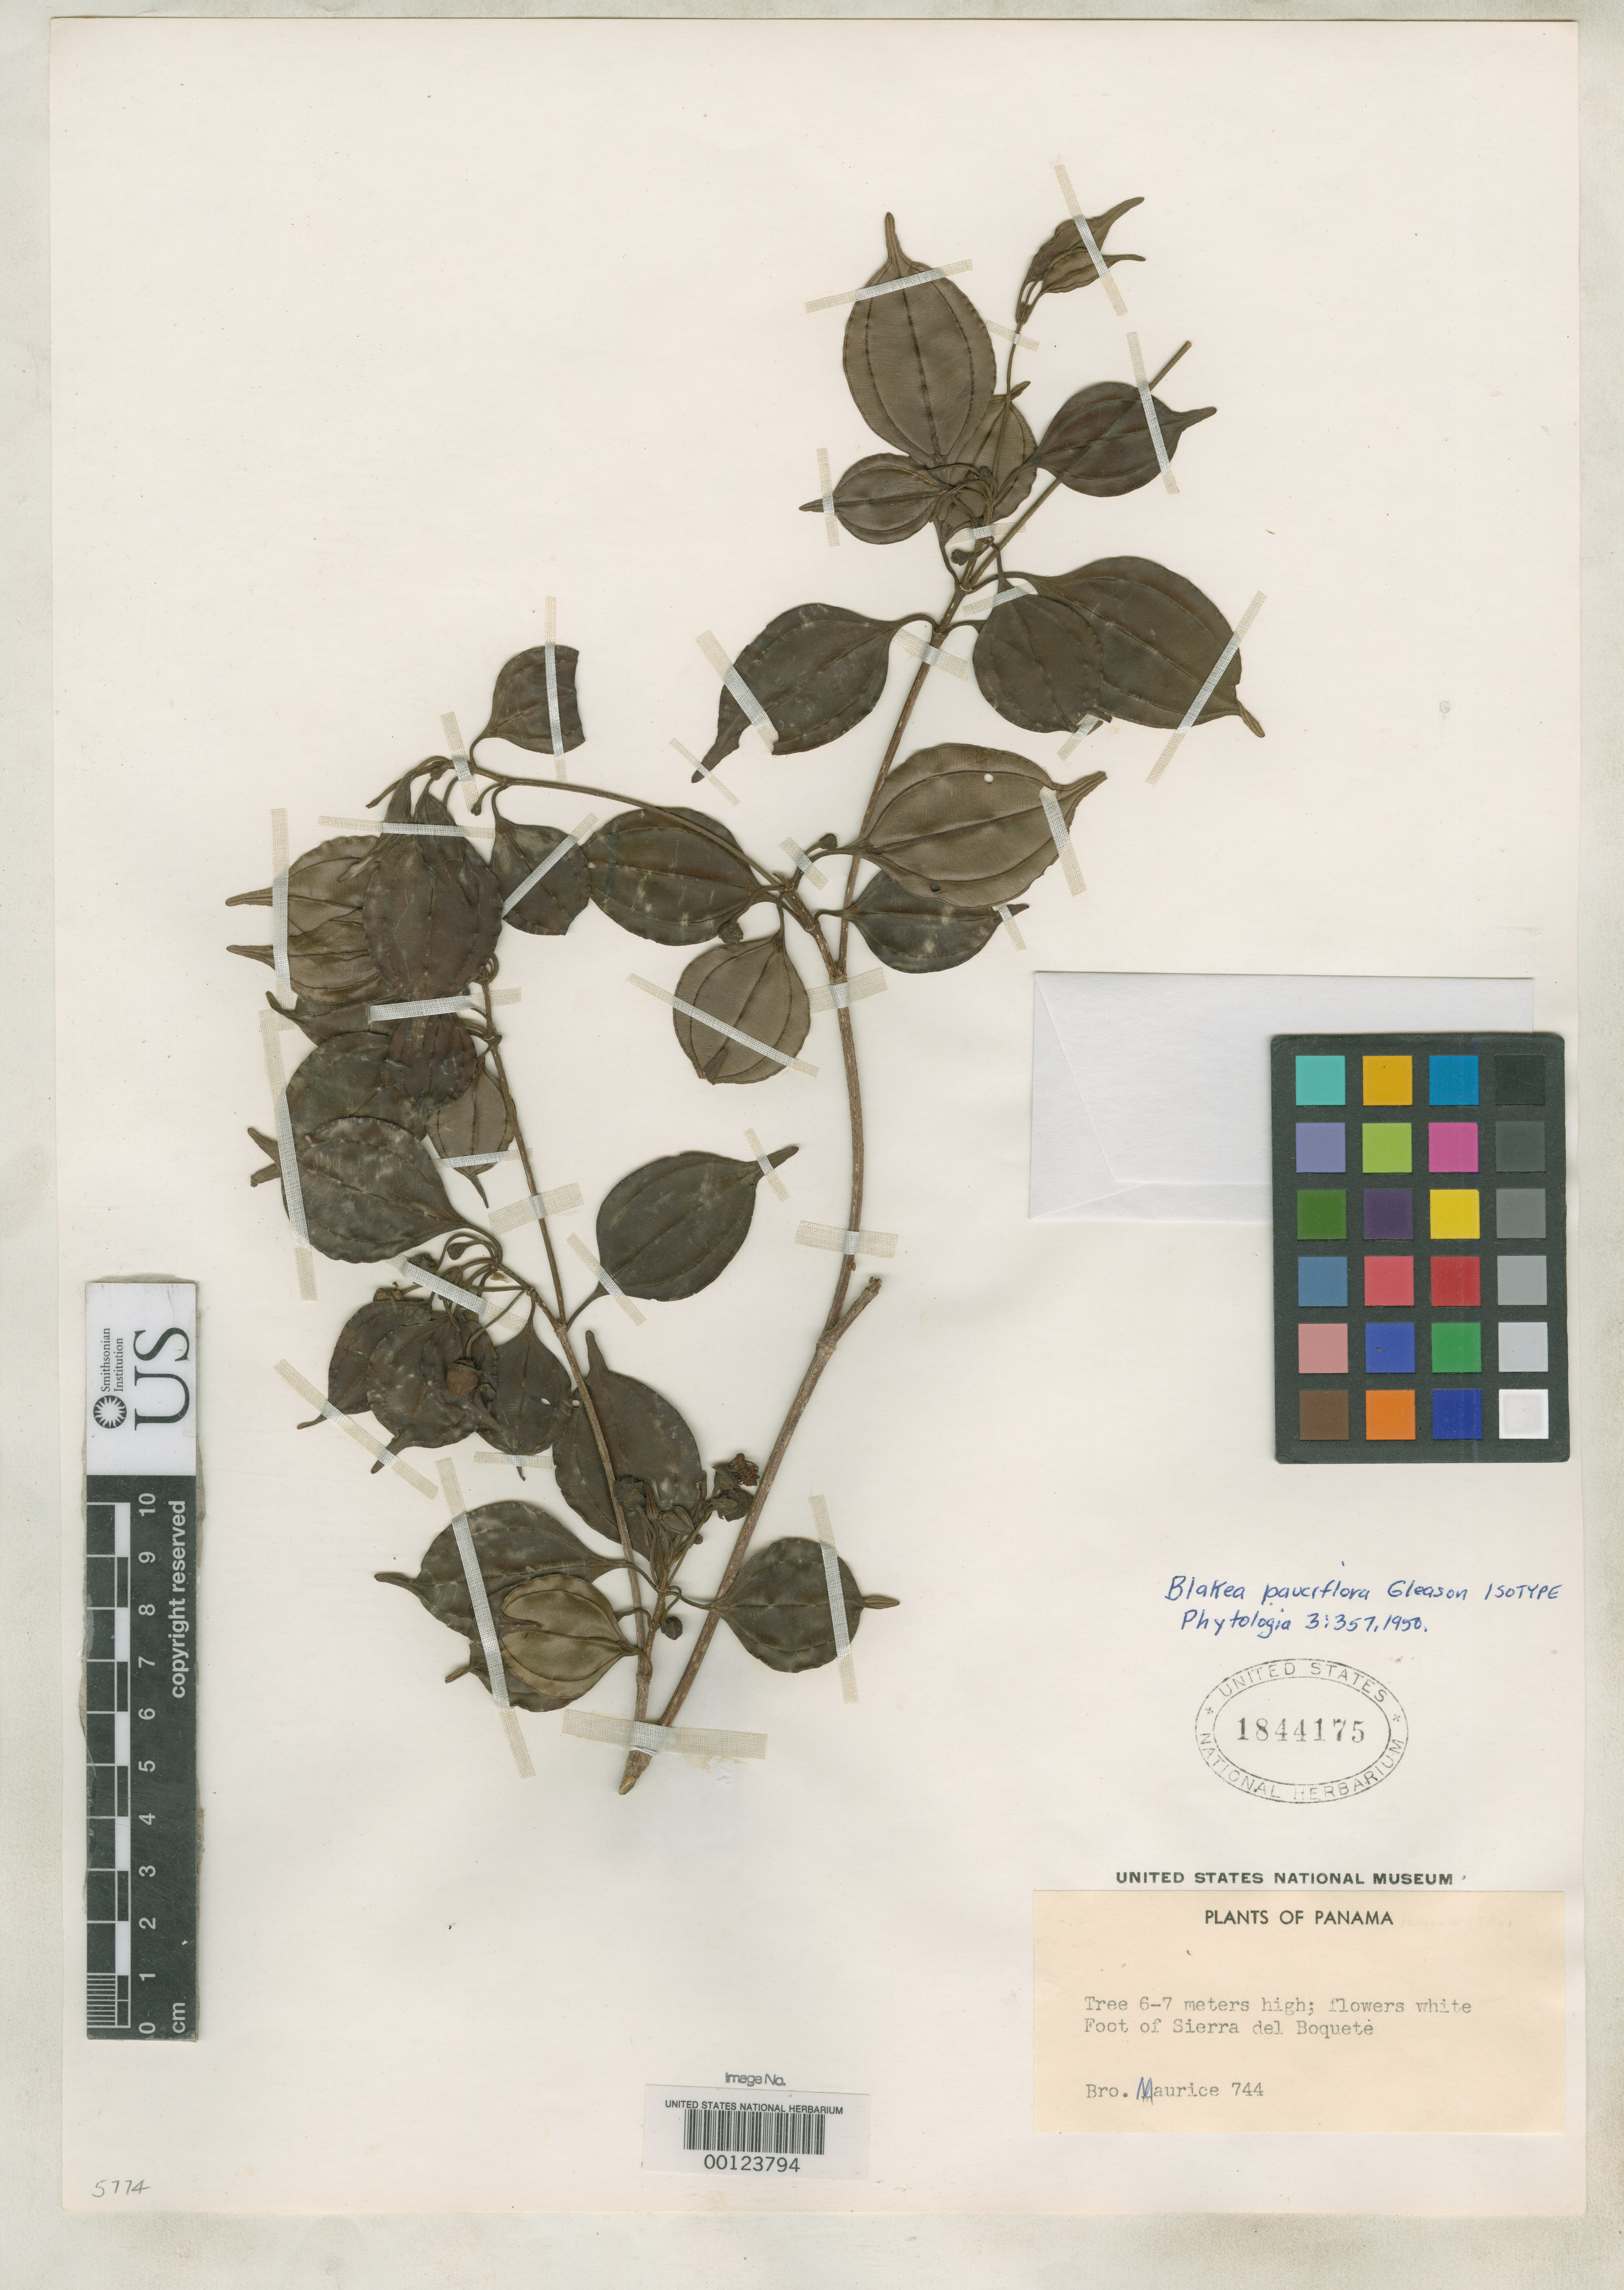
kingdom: Plantae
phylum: Tracheophyta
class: Magnoliopsida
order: Myrtales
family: Melastomataceae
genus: Blakea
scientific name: Blakea pauciflora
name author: Gleason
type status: Isotype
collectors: B. Maurice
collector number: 744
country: Panama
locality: Sierra del Boquete.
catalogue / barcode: US 1844175